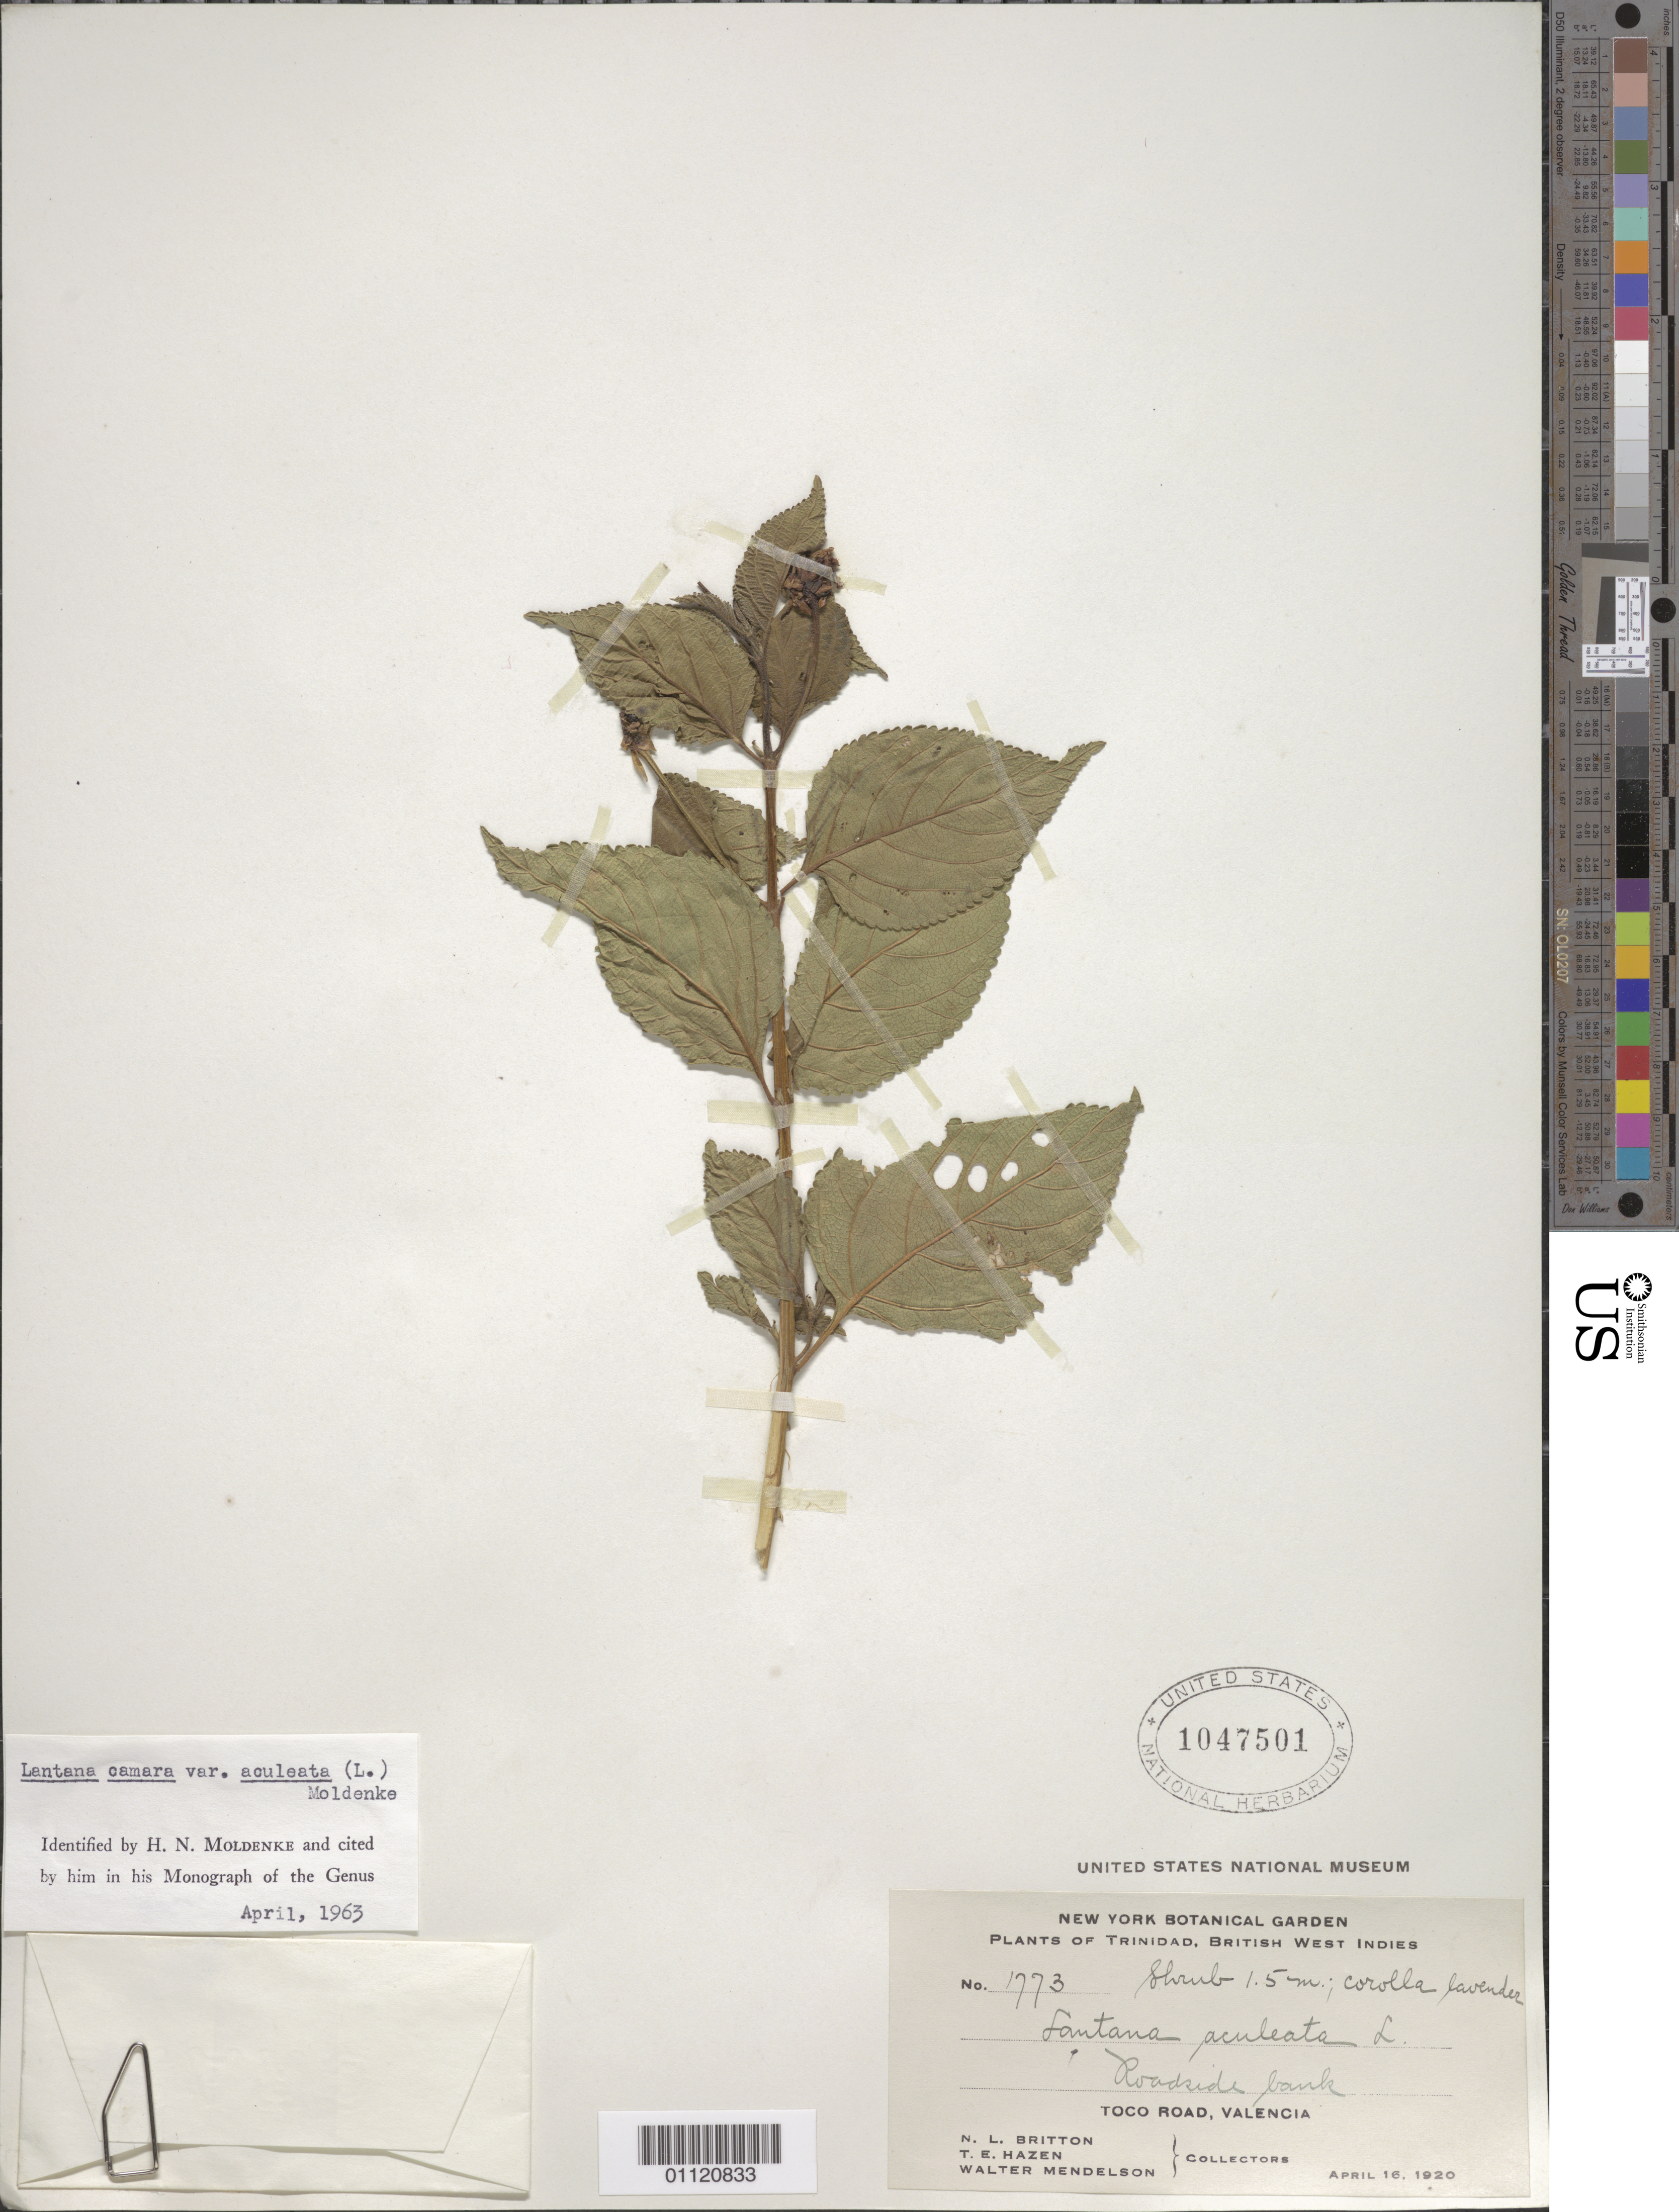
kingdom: Plantae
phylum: Tracheophyta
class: Magnoliopsida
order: Lamiales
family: Verbenaceae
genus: Lantana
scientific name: Lantana camara var. aculeata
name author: (L.) Moldenke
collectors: N. Britton, T. E. Hazen & W. Mendelson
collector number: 1773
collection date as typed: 16 Apr 1920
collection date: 1920-04-16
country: Trinidad and Tobago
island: Trinidad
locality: Toco Road, Valencia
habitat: roadside bank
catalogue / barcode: US 1047501